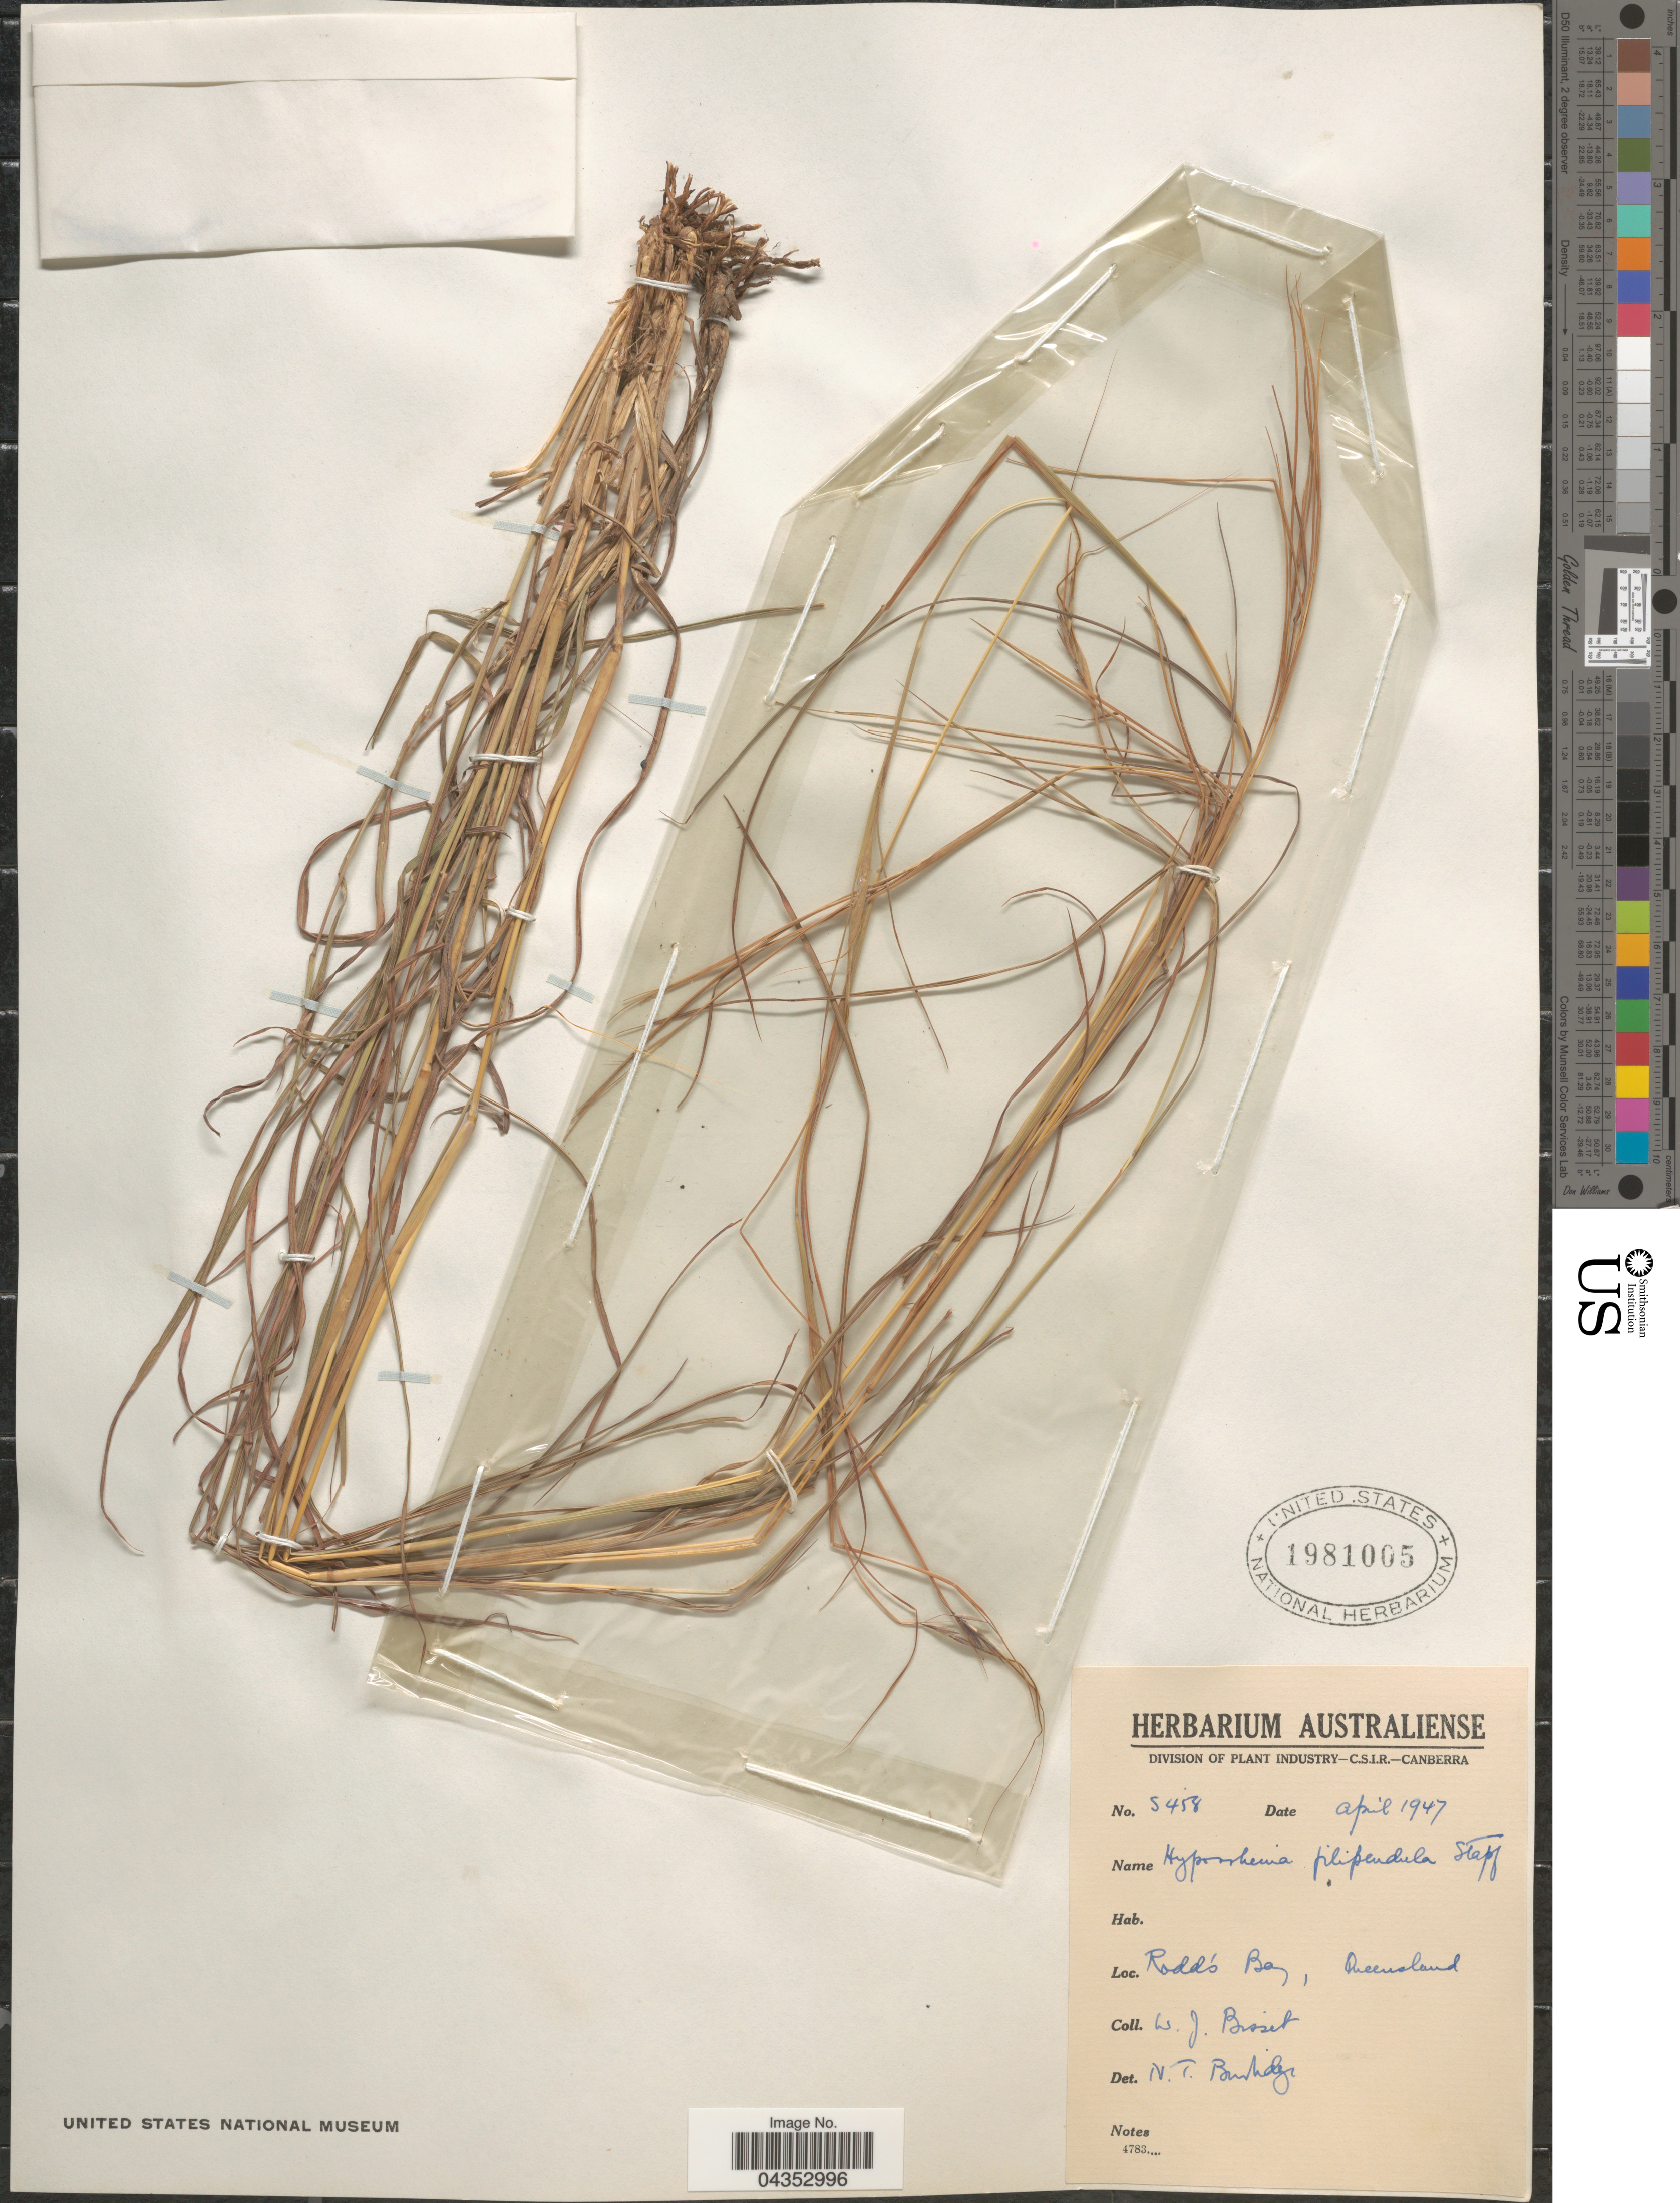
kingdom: Plantae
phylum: Tracheophyta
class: Liliopsida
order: Poales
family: Poaceae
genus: Hyparrhenia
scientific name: Hyparrhenia filipendula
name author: (Hochr.) Stapf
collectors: W. Bisset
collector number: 5458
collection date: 1947-04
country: Australia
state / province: Queensland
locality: Rodd's Bay.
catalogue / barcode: US 1981005